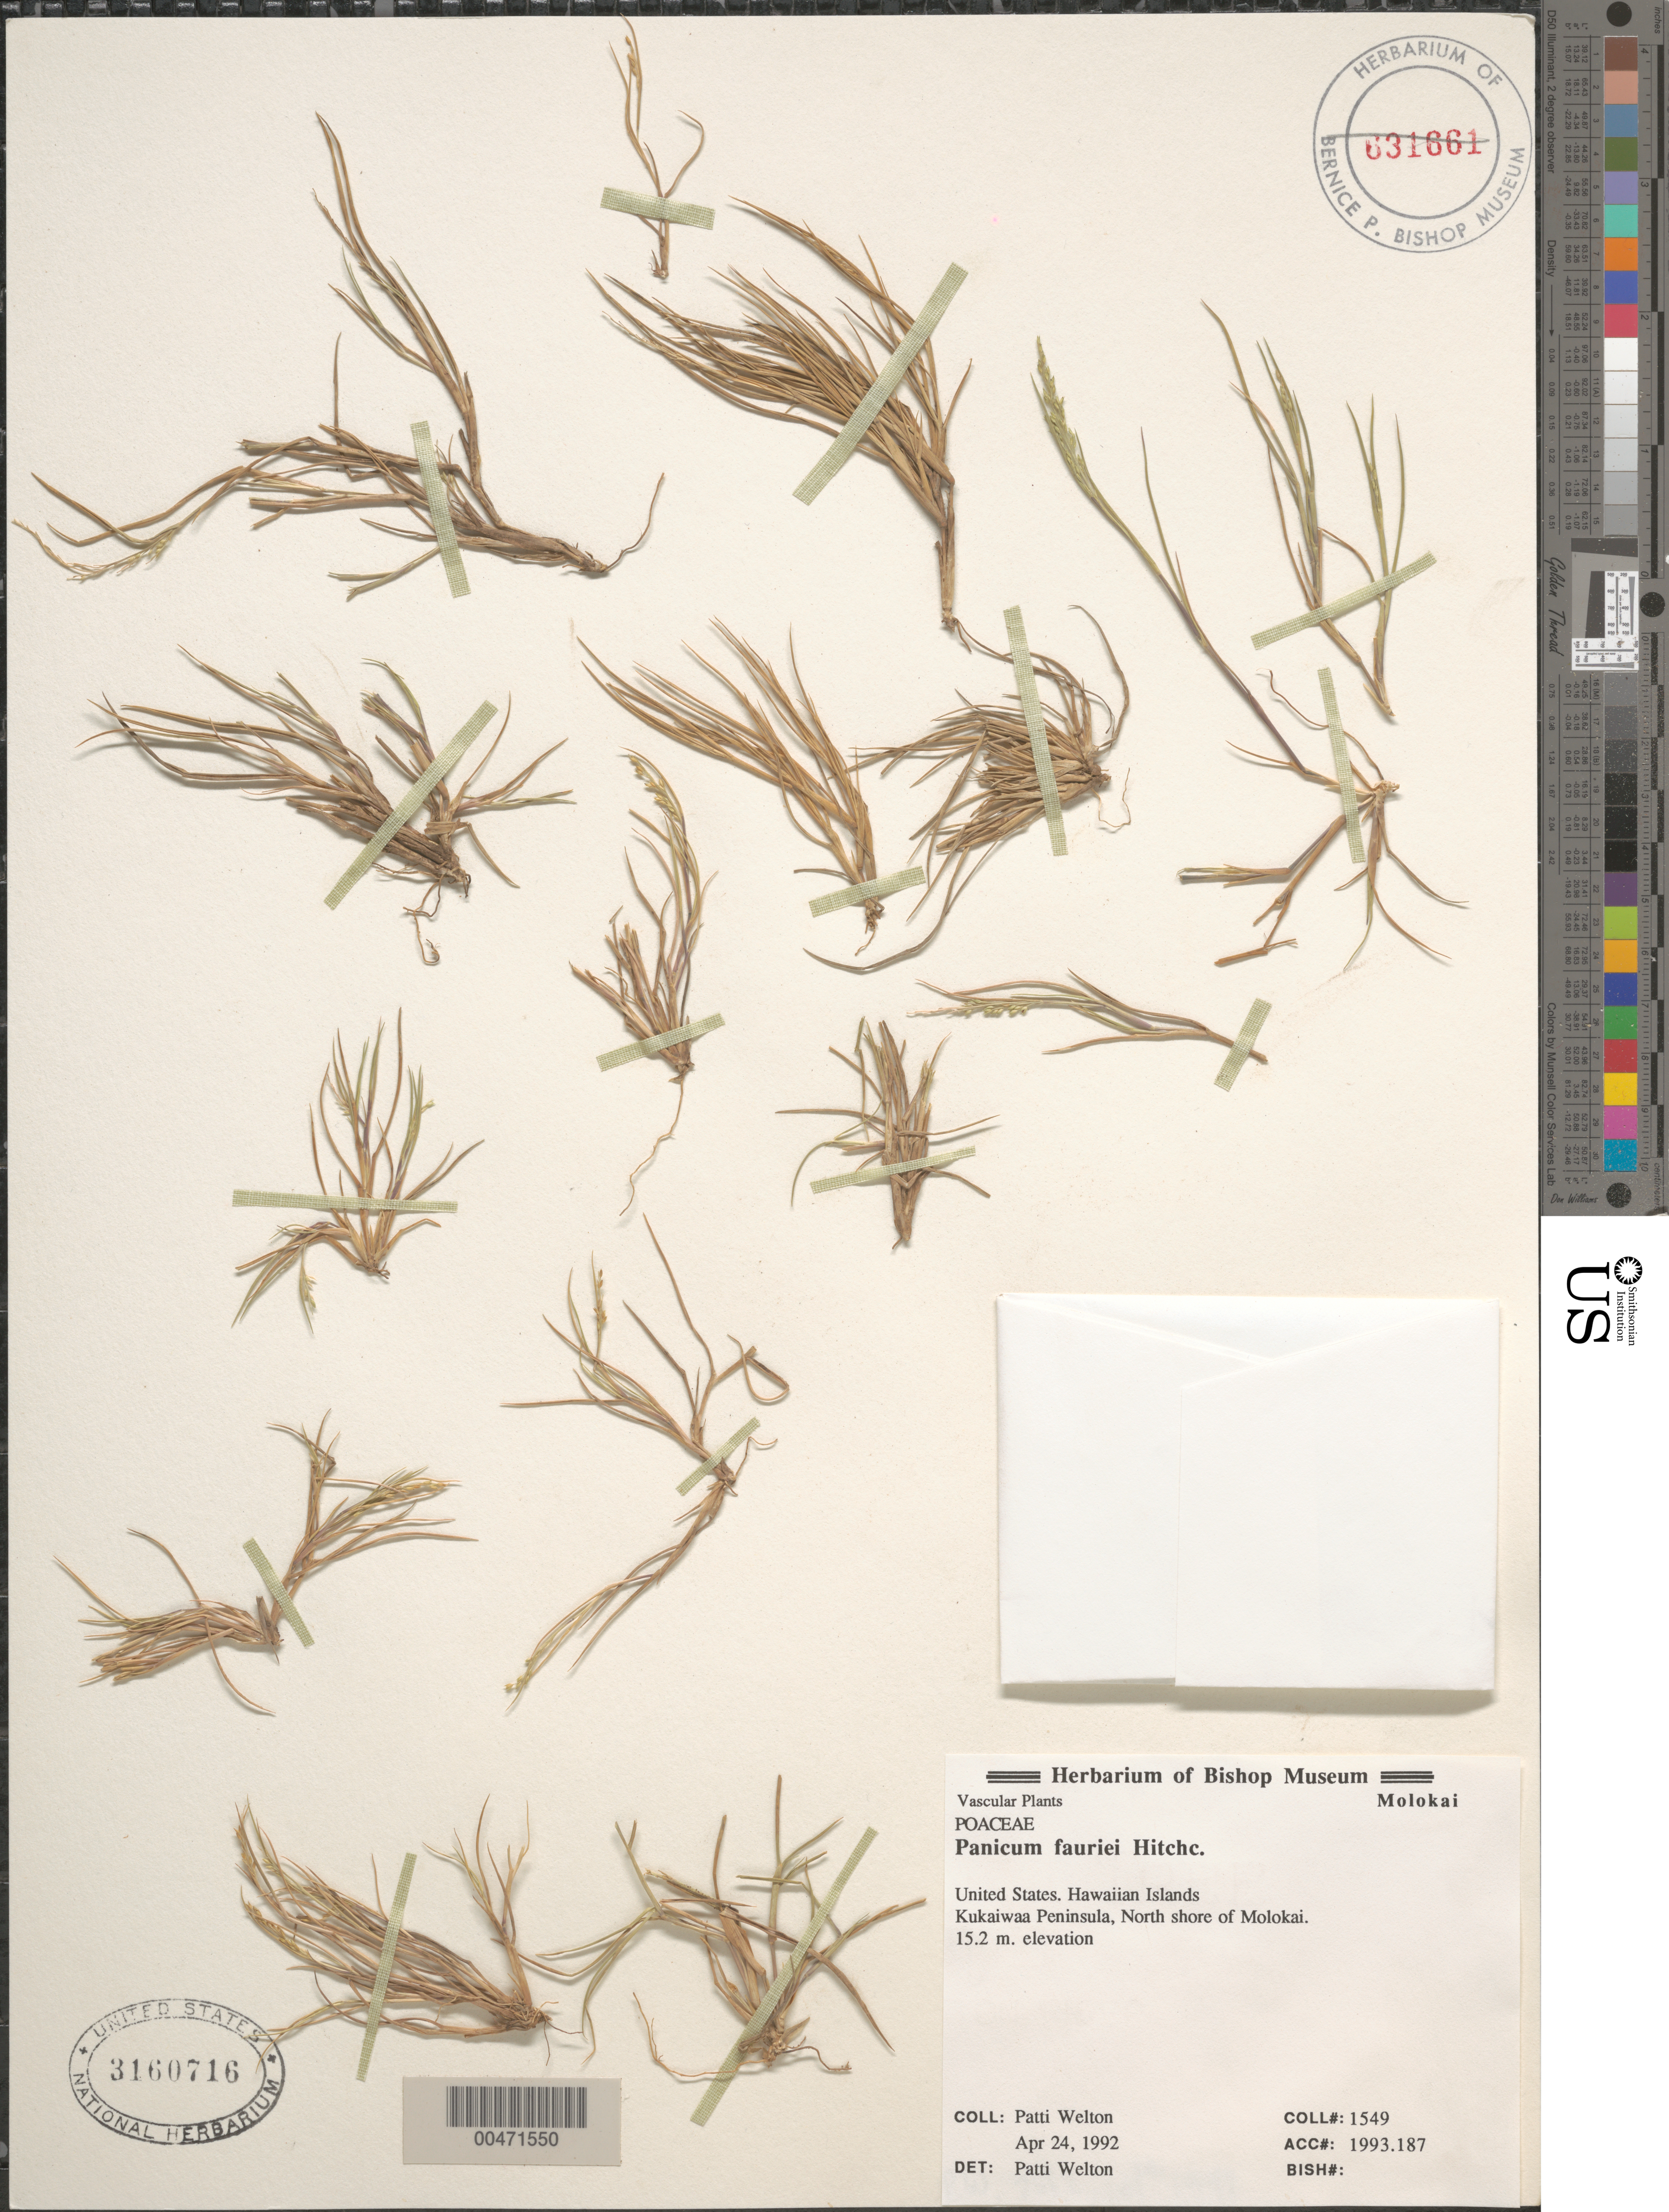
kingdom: Plantae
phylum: Tracheophyta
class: Liliopsida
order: Poales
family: Poaceae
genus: Panicum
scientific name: Panicum fauriei var. fauriei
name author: Hitchc.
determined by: Welton, P.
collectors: P. Welton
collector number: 1549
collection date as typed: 24 Apr 1992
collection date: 1992-04-24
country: United States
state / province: Hawaii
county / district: Maui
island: Moloka'i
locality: Kukaiwaa Peninsula, N shore of Molokai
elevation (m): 15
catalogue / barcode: US 3160716